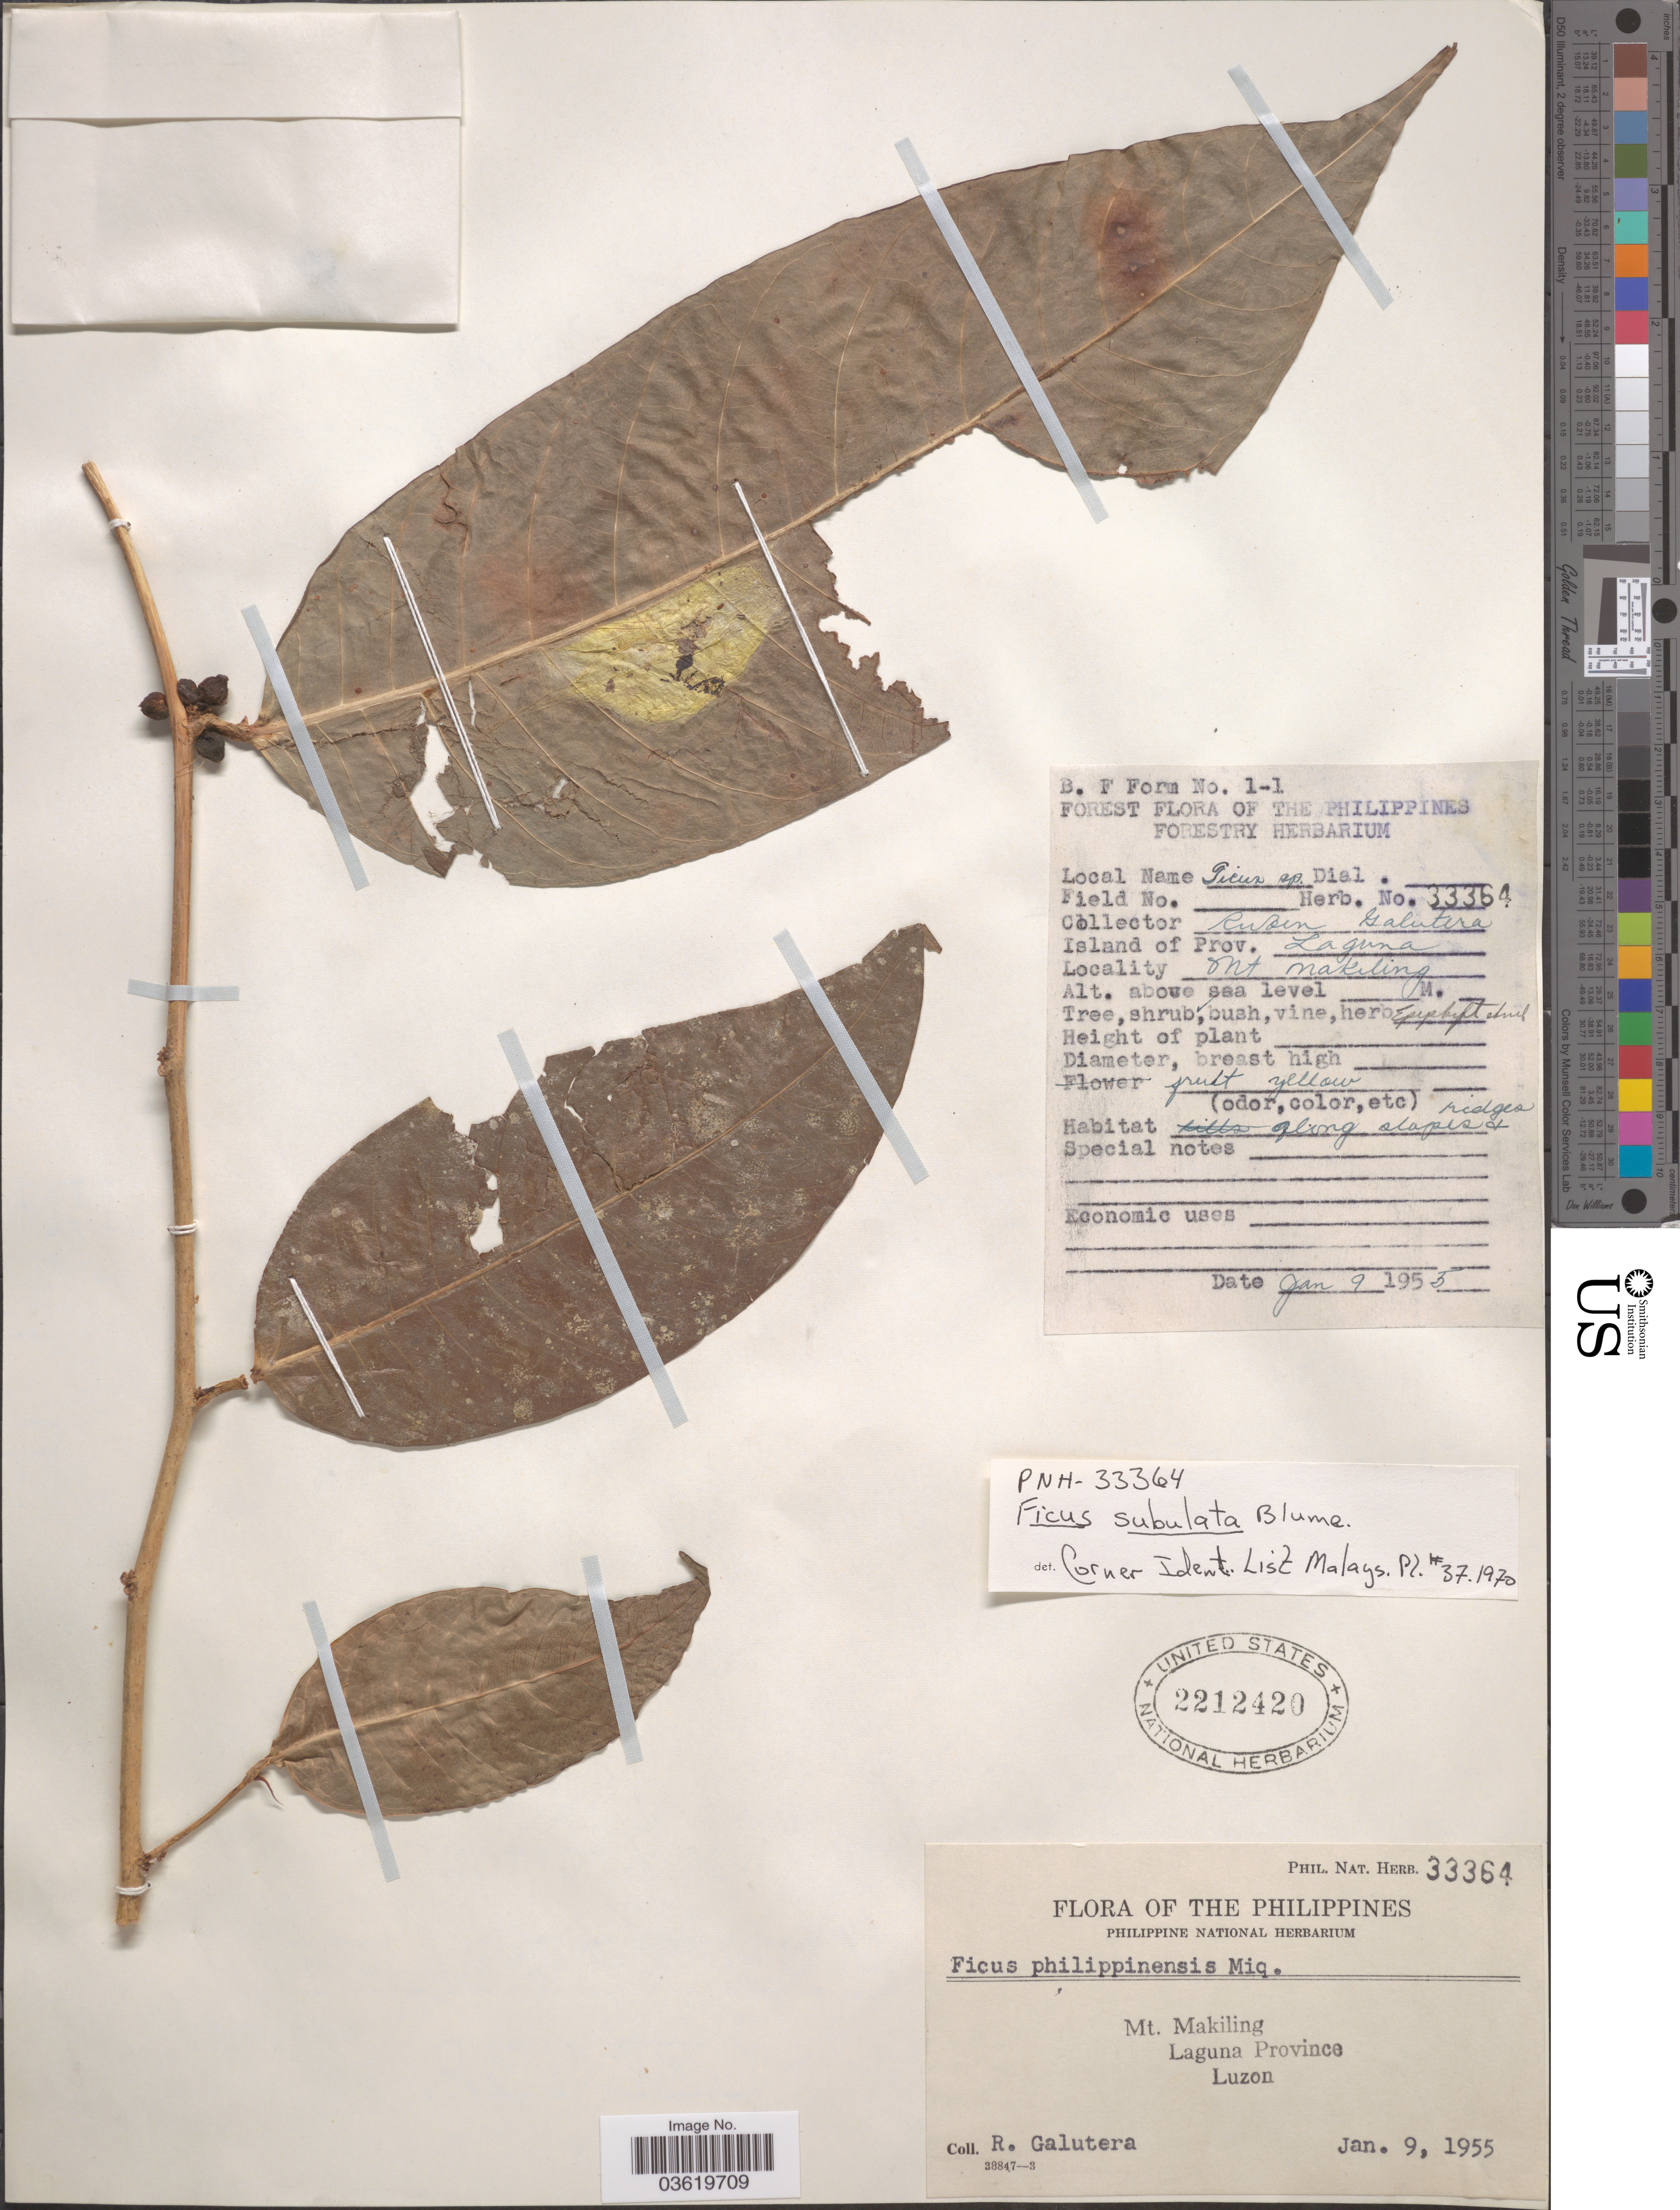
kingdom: Plantae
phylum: Tracheophyta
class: Magnoliopsida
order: Rosales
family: Moraceae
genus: Ficus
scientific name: Ficus subulata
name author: Blume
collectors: R. Galutera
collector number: Phil. Nat. Herb. 33364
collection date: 1955-01-09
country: Philippines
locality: Mt. Makiling. Laguna Province. Luzon.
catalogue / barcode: US 2212420